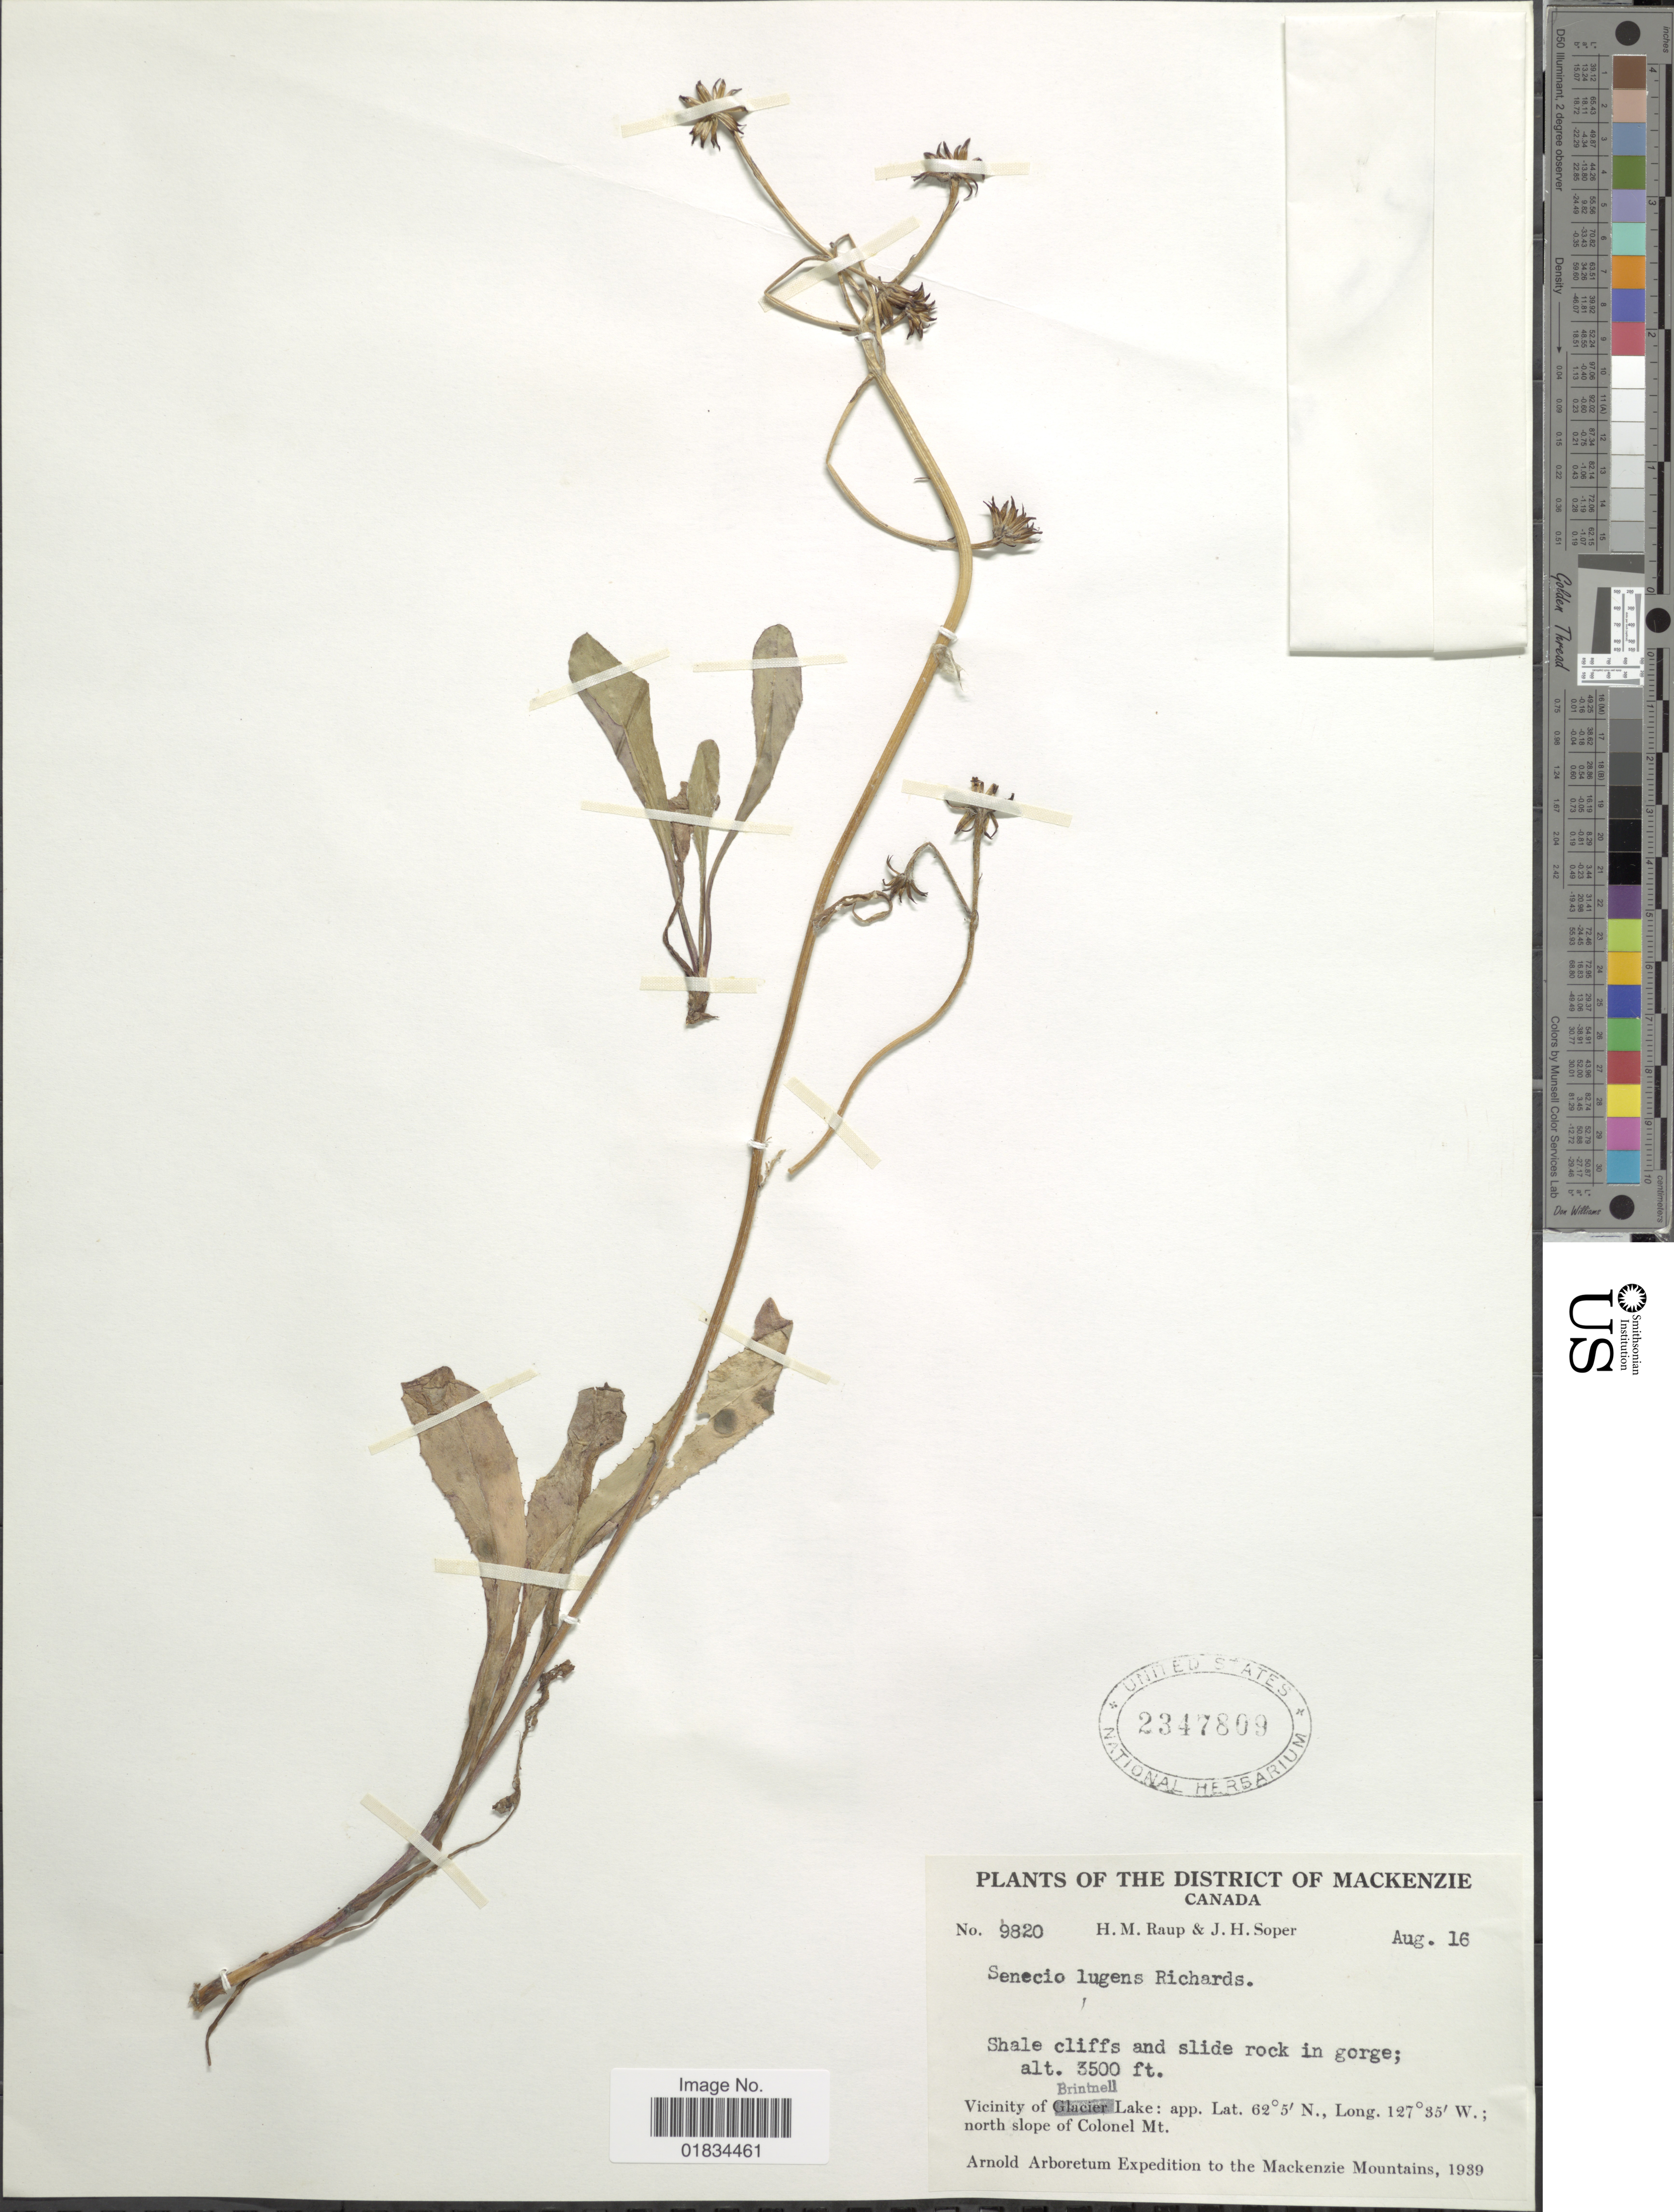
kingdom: Plantae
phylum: Tracheophyta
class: Magnoliopsida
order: Asterales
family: Asteraceae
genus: Senecio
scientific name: Senecio lugens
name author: Richardson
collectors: H. Raup & J. H. Soper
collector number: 9820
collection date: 1939-08-16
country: Canada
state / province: British Columbia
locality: District of Mackenzie. Vicinity of Brintnell Lake, north slope of Colonel Mt.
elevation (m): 1067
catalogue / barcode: US 2347809